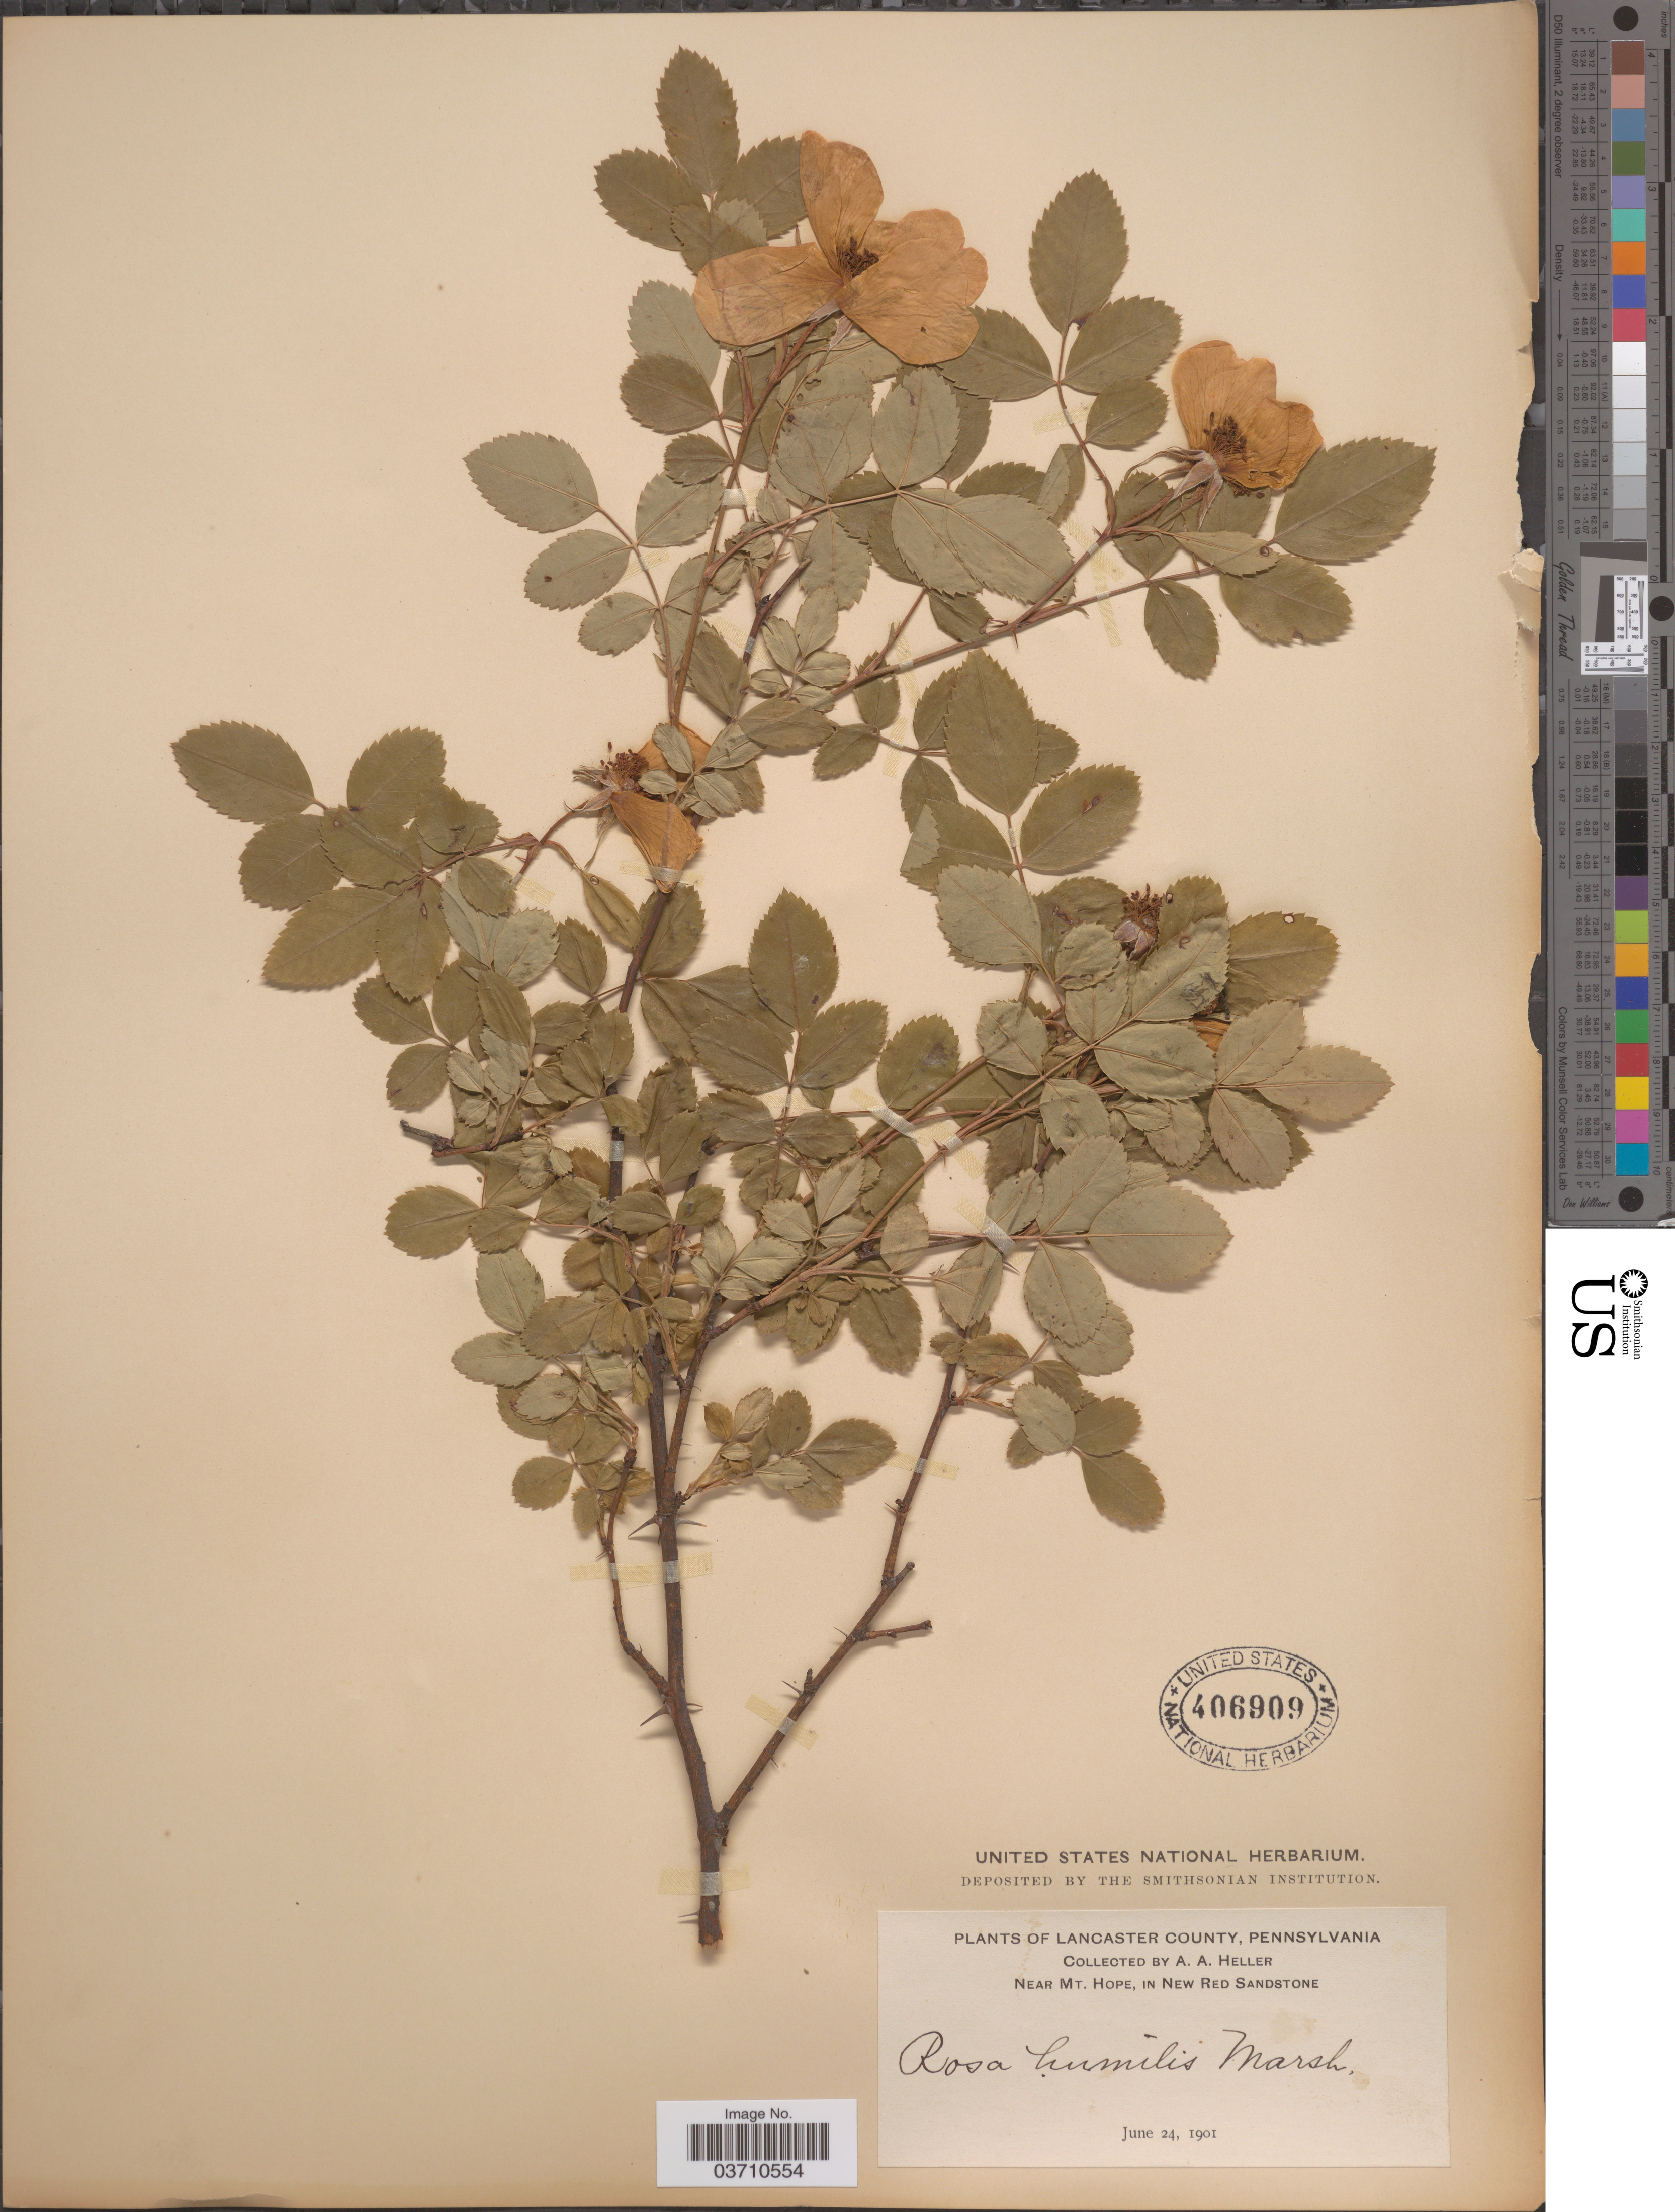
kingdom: Plantae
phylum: Tracheophyta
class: Magnoliopsida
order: Rosales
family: Rosaceae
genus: Rosa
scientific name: Rosa humilis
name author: Marshall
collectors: A. A. Heller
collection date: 1901-06-24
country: United States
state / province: Pennsylvania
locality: Lancaster County. Near Mt. Hope, in New Red Sandstone.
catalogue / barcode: US 406909